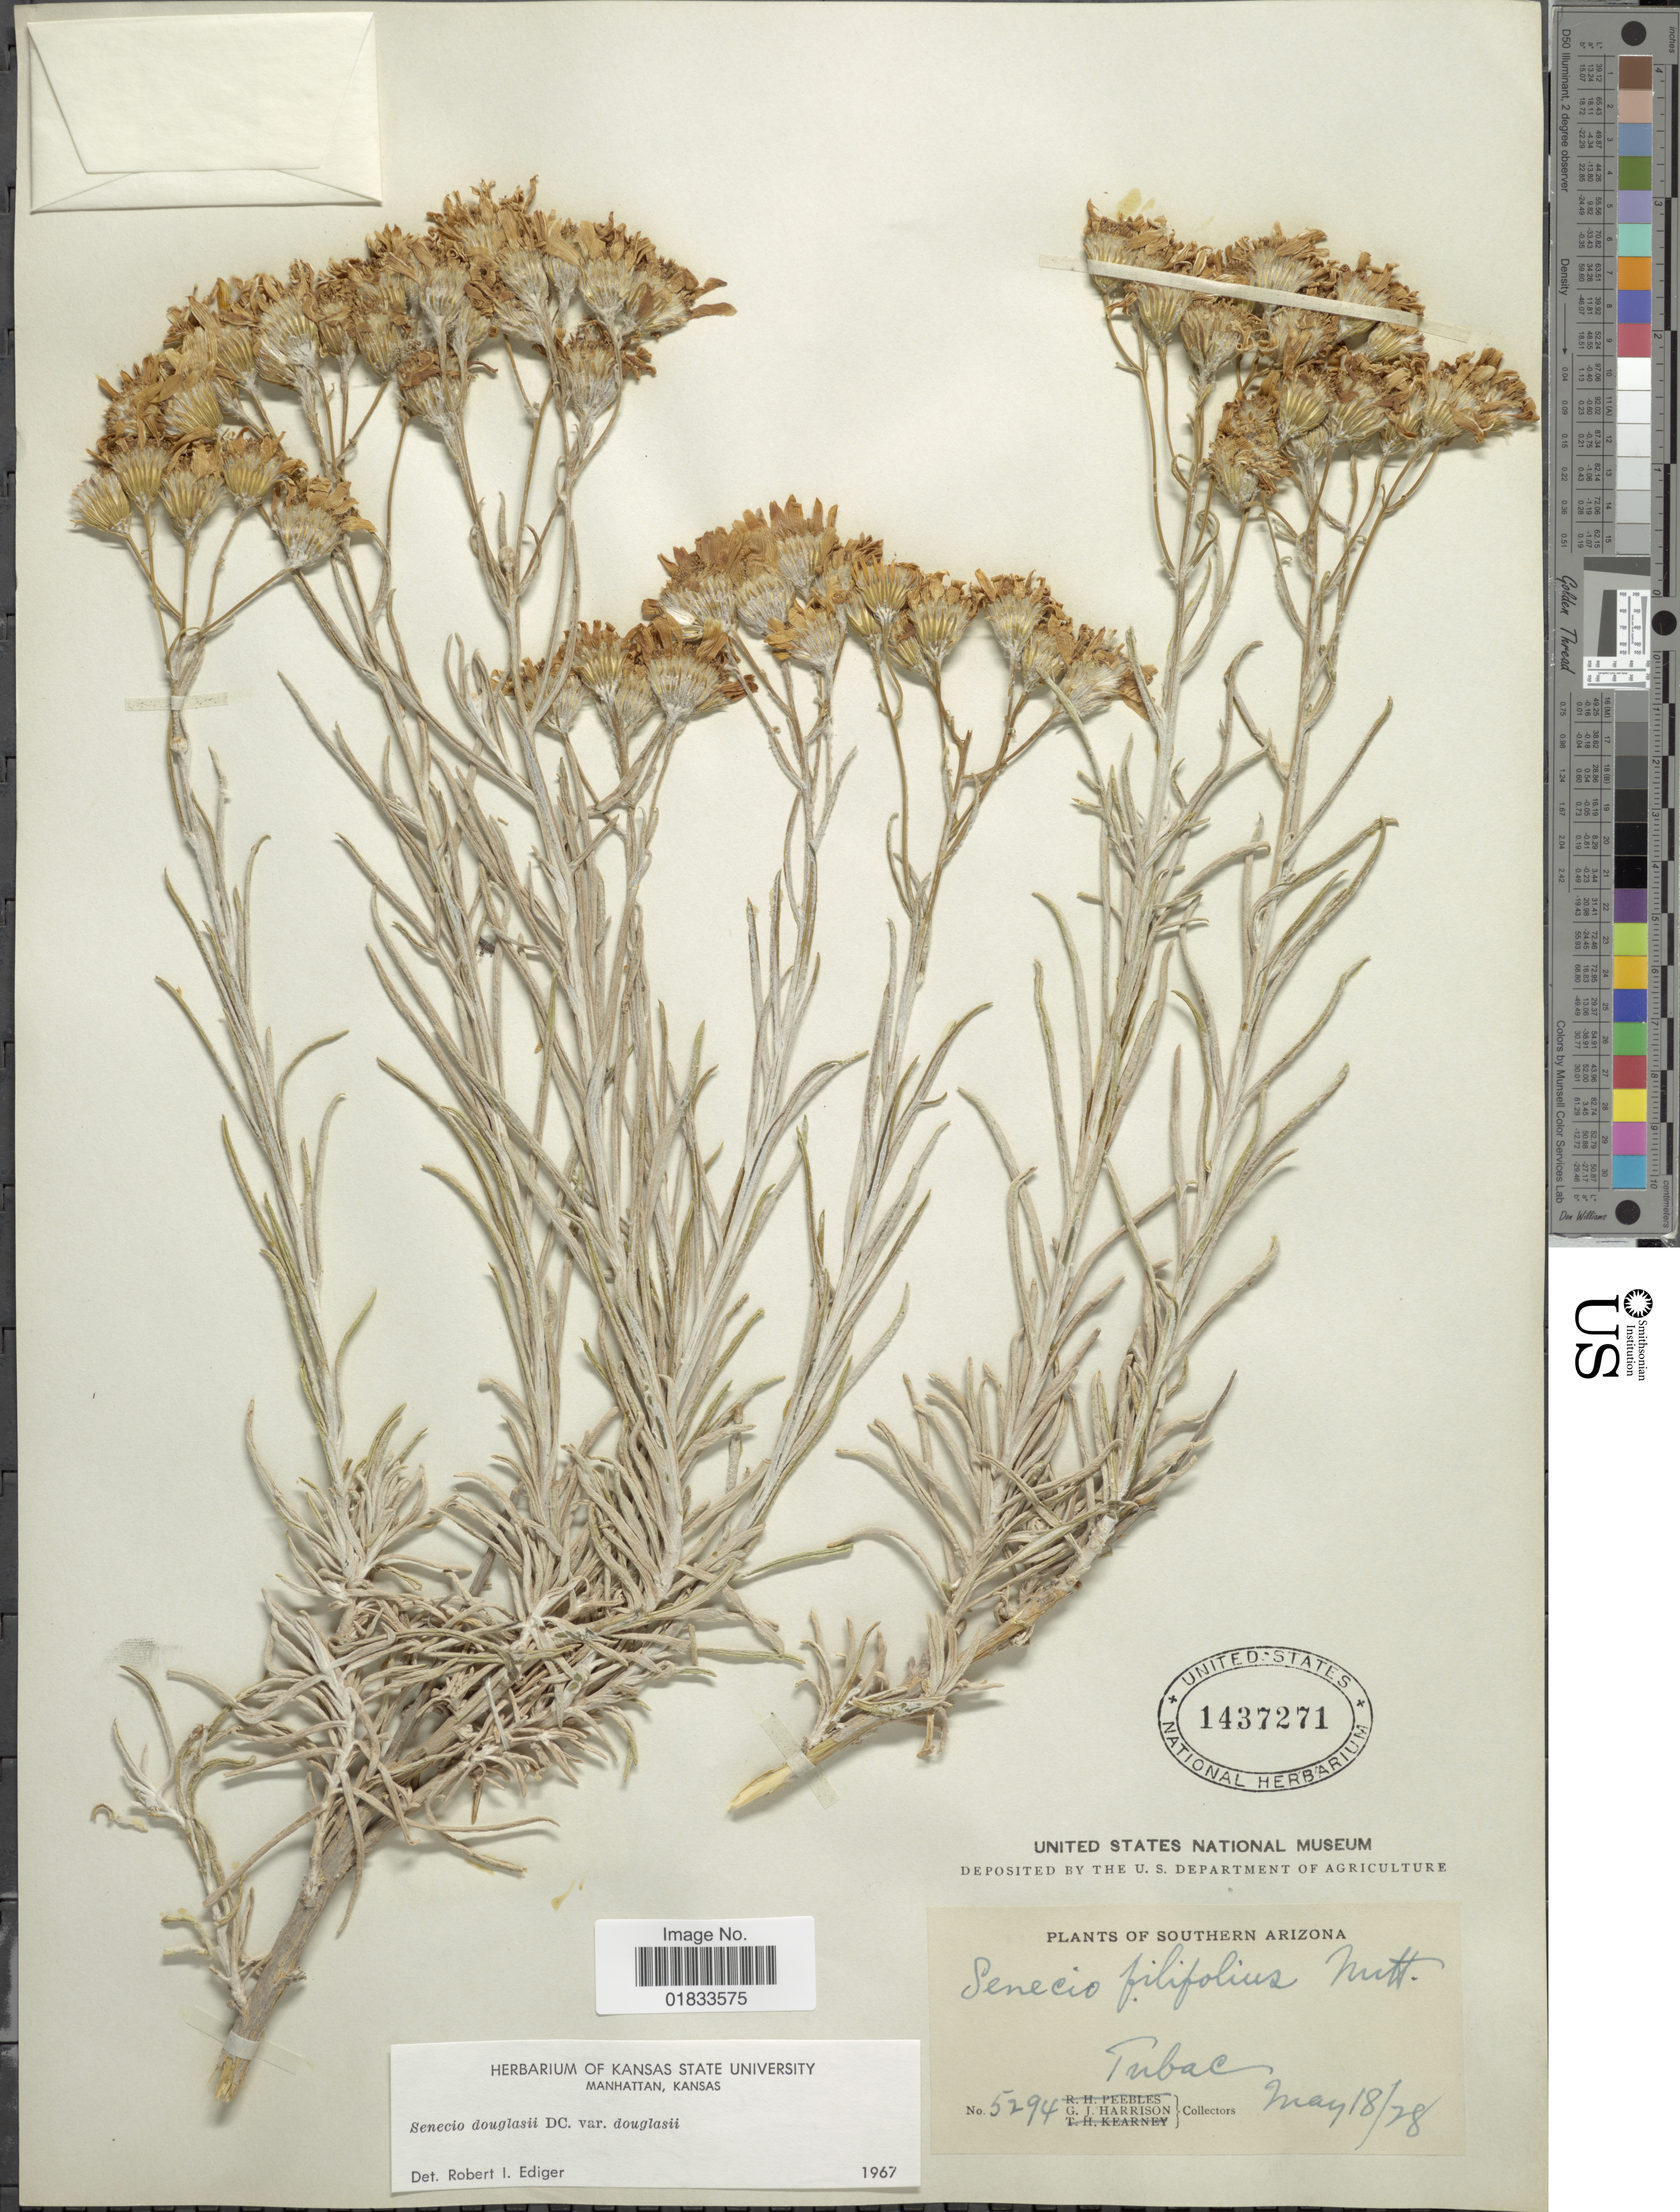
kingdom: Plantae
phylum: Tracheophyta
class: Magnoliopsida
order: Asterales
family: Asteraceae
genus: Senecio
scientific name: Senecio flaccidus var. douglasii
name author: (DC.) B.L. Turner & T.M. Barkley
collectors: G. J. Harrison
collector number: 5294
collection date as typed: Transcribed d/m/y: 18/5/28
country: United States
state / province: Arizona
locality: Southern Arizona, Tubac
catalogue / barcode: US 1437271